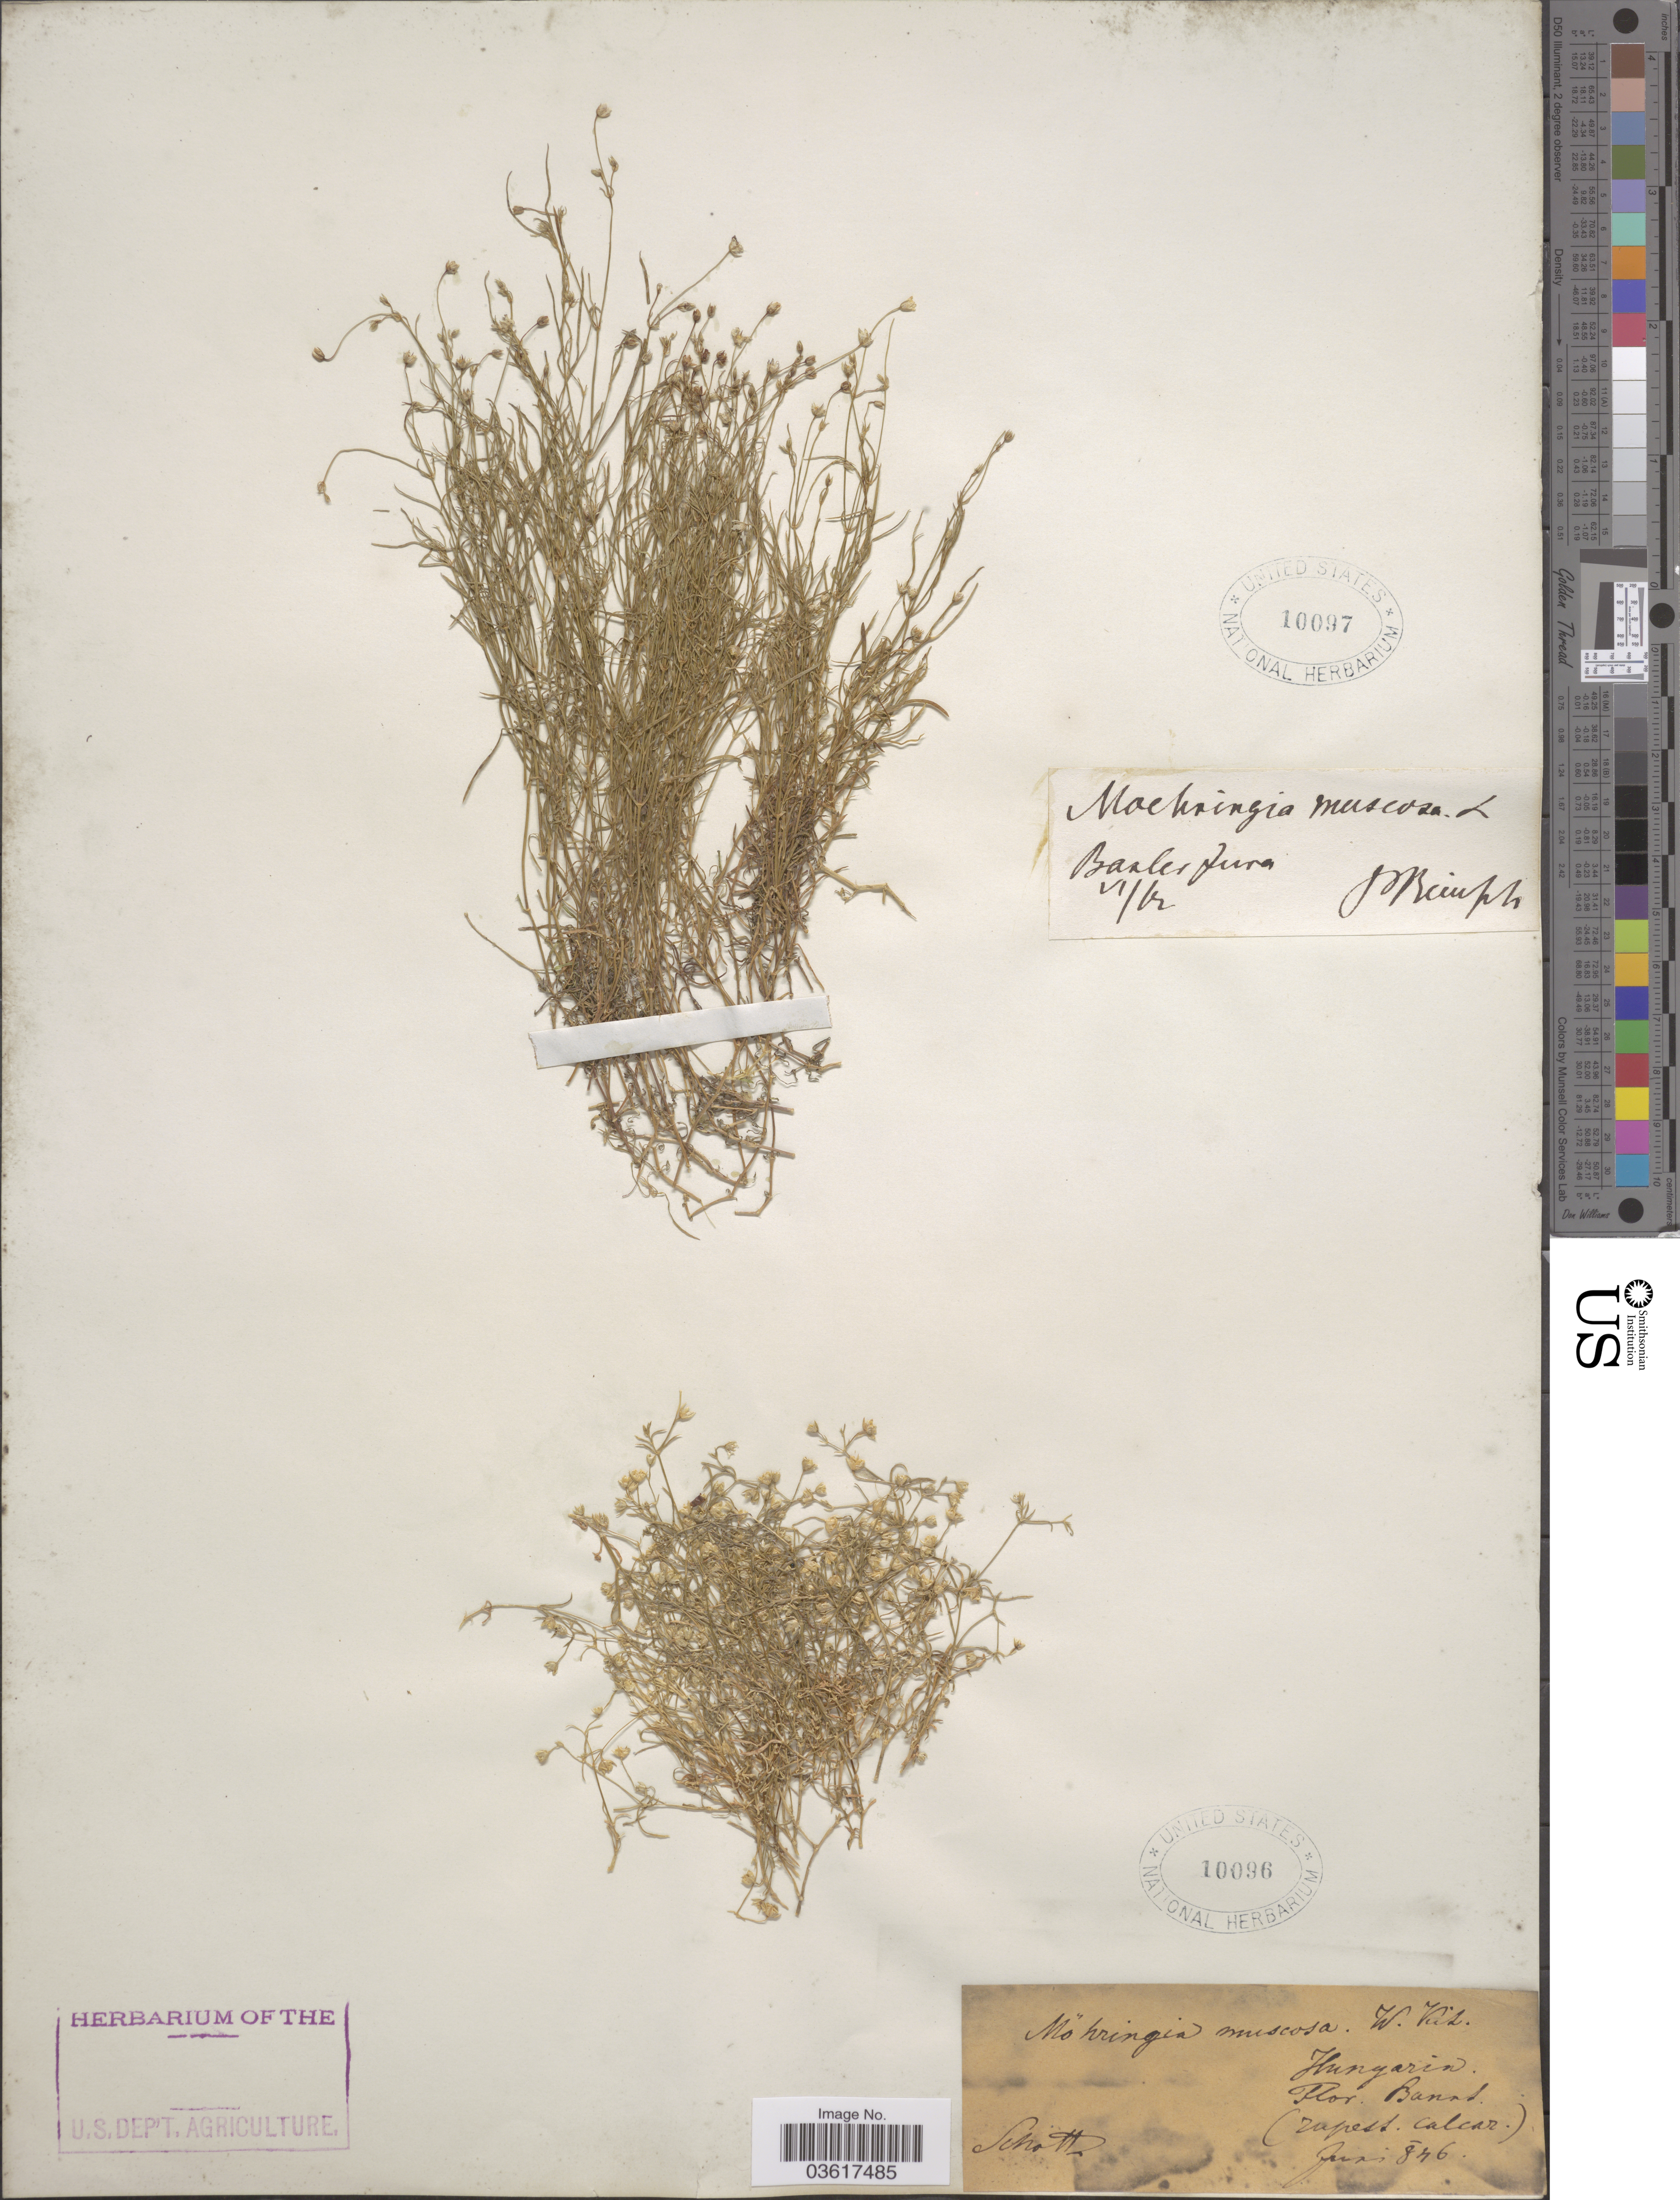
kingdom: Plantae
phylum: Tracheophyta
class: Magnoliopsida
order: Caryophyllales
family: Caryophyllaceae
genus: Moehringia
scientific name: Moehringia muscosa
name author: L.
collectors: P. Reinsch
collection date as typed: Transcribed d/m/y: /6/62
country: Switzerland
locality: Basler Jura.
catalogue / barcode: US 10097-2